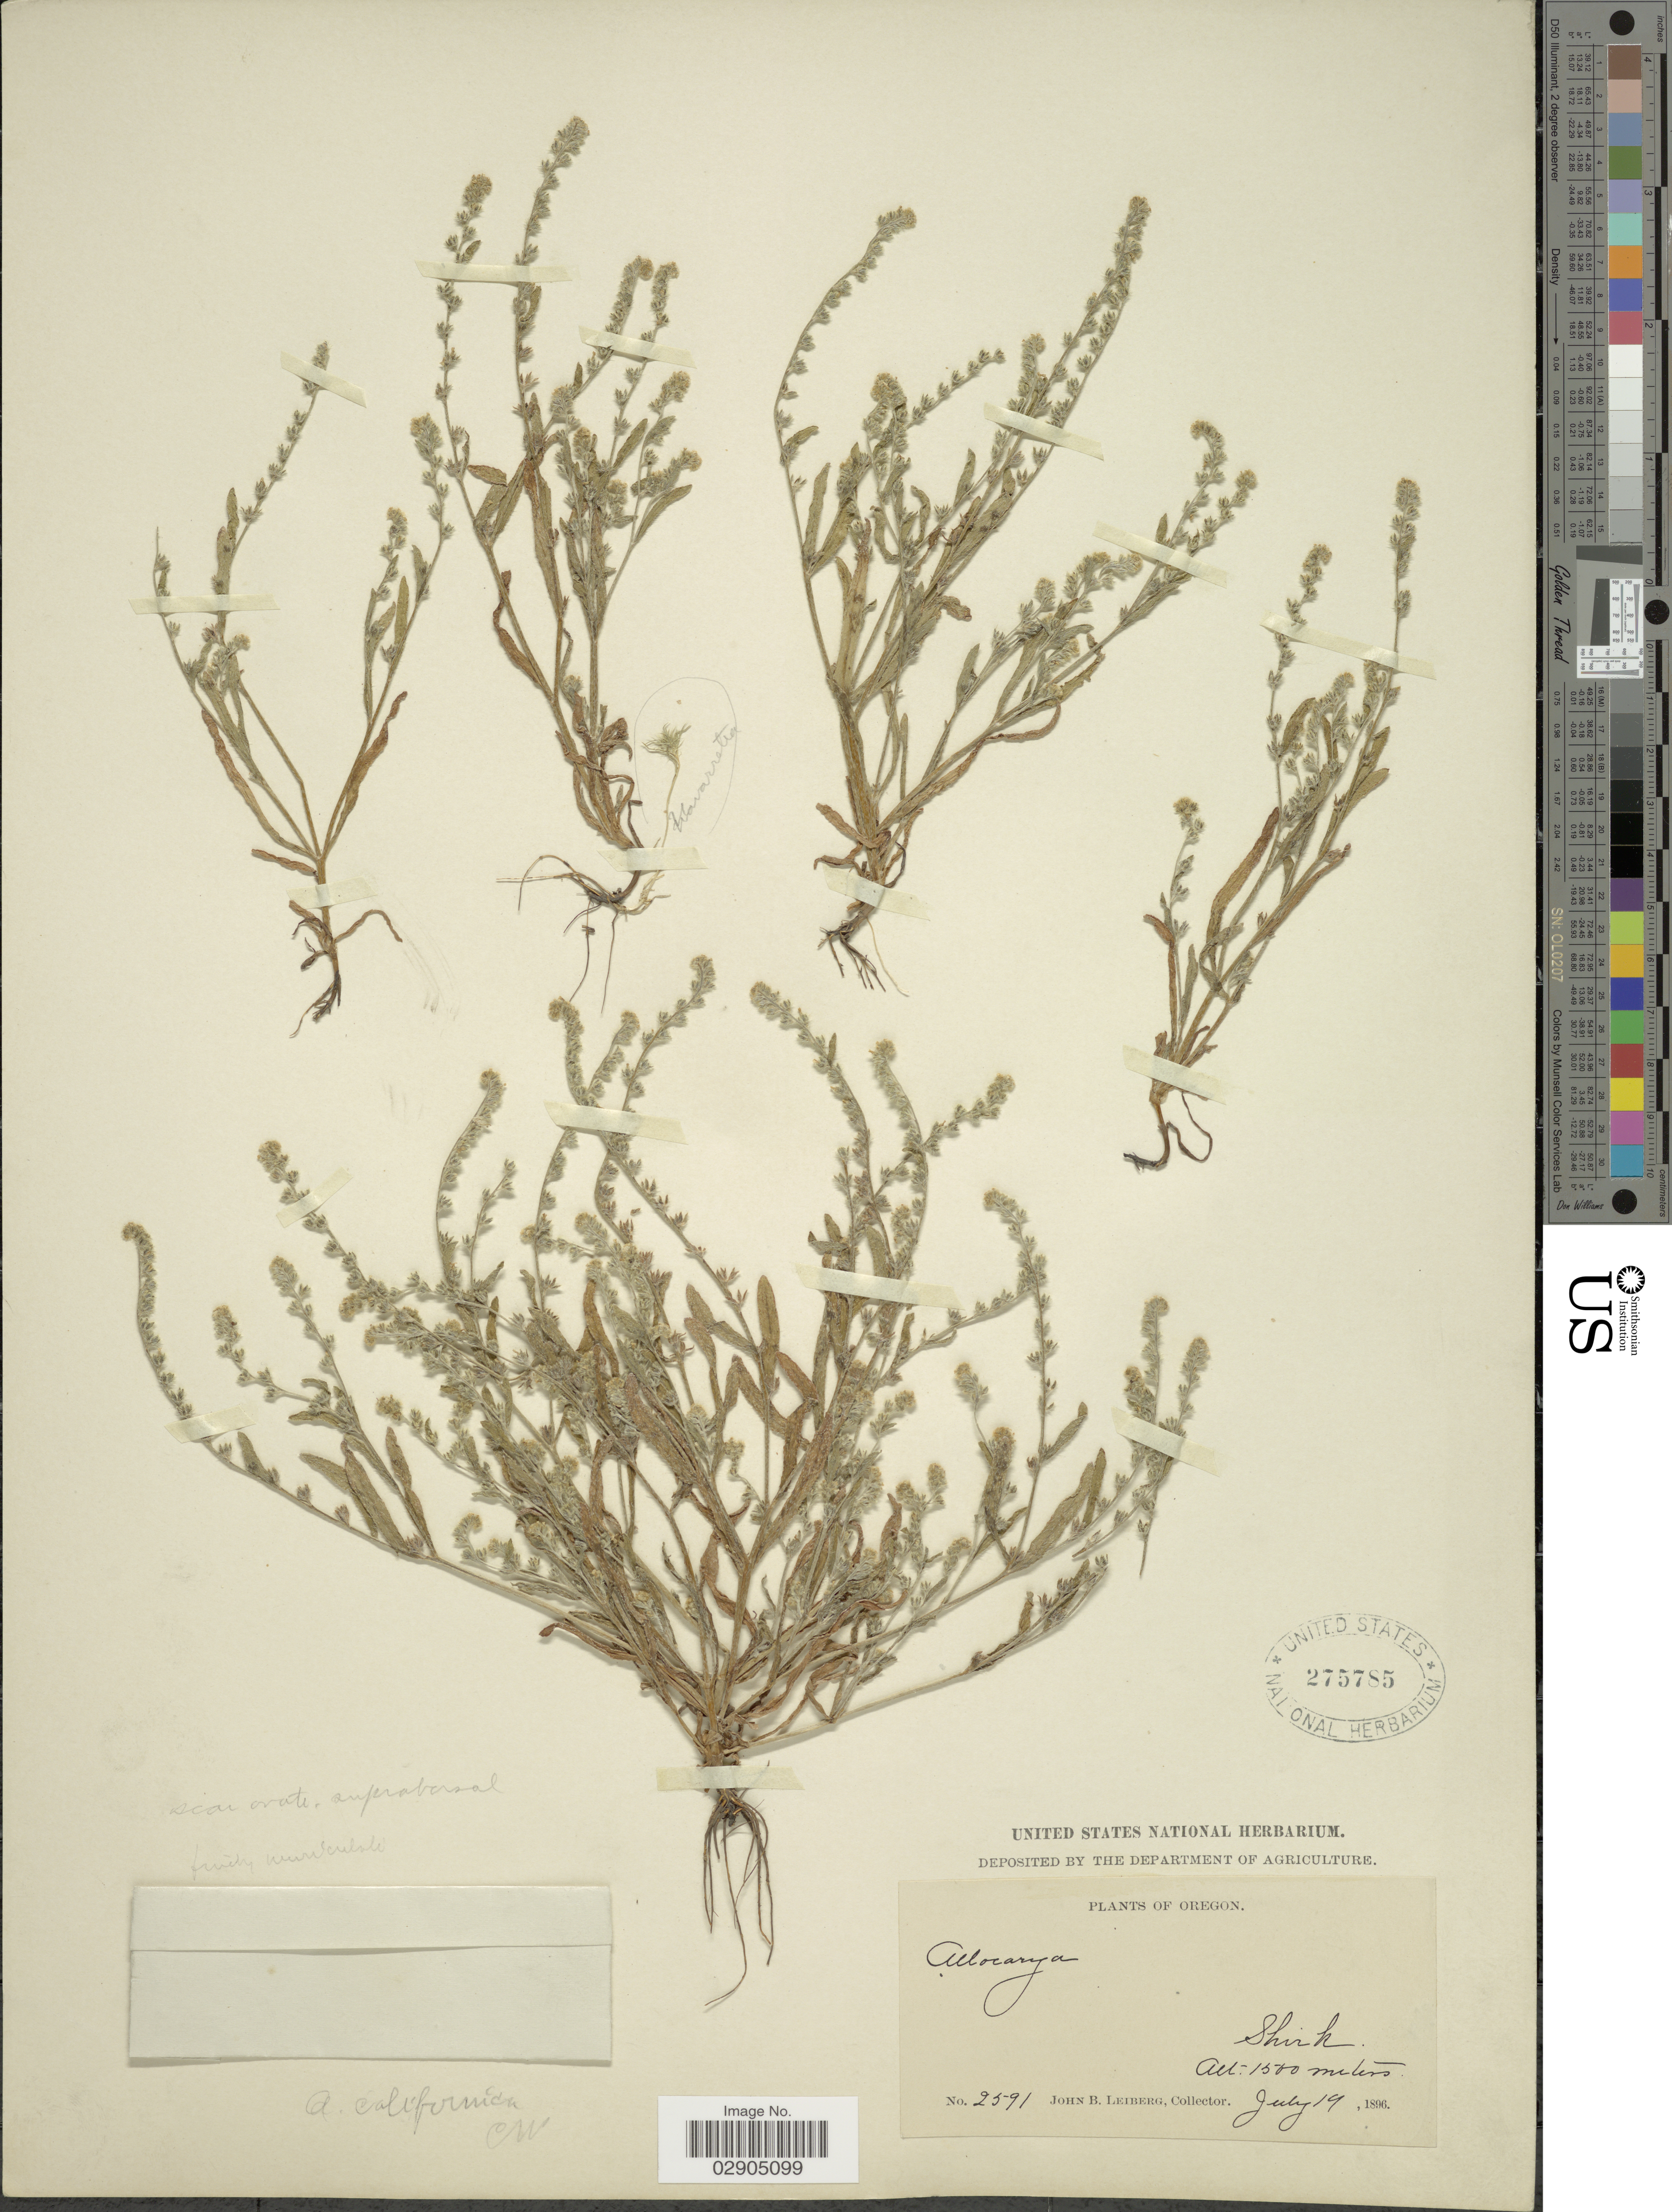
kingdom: Plantae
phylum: Tracheophyta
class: Magnoliopsida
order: Boraginales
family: Boraginaceae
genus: Allocarya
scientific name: Allocarya californica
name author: (Fisch. & C.A. Mey.) Greene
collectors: J. B. Leiberg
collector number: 2591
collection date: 1896-07-19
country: United States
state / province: Oregon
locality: Shirk.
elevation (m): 1500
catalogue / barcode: US 275785